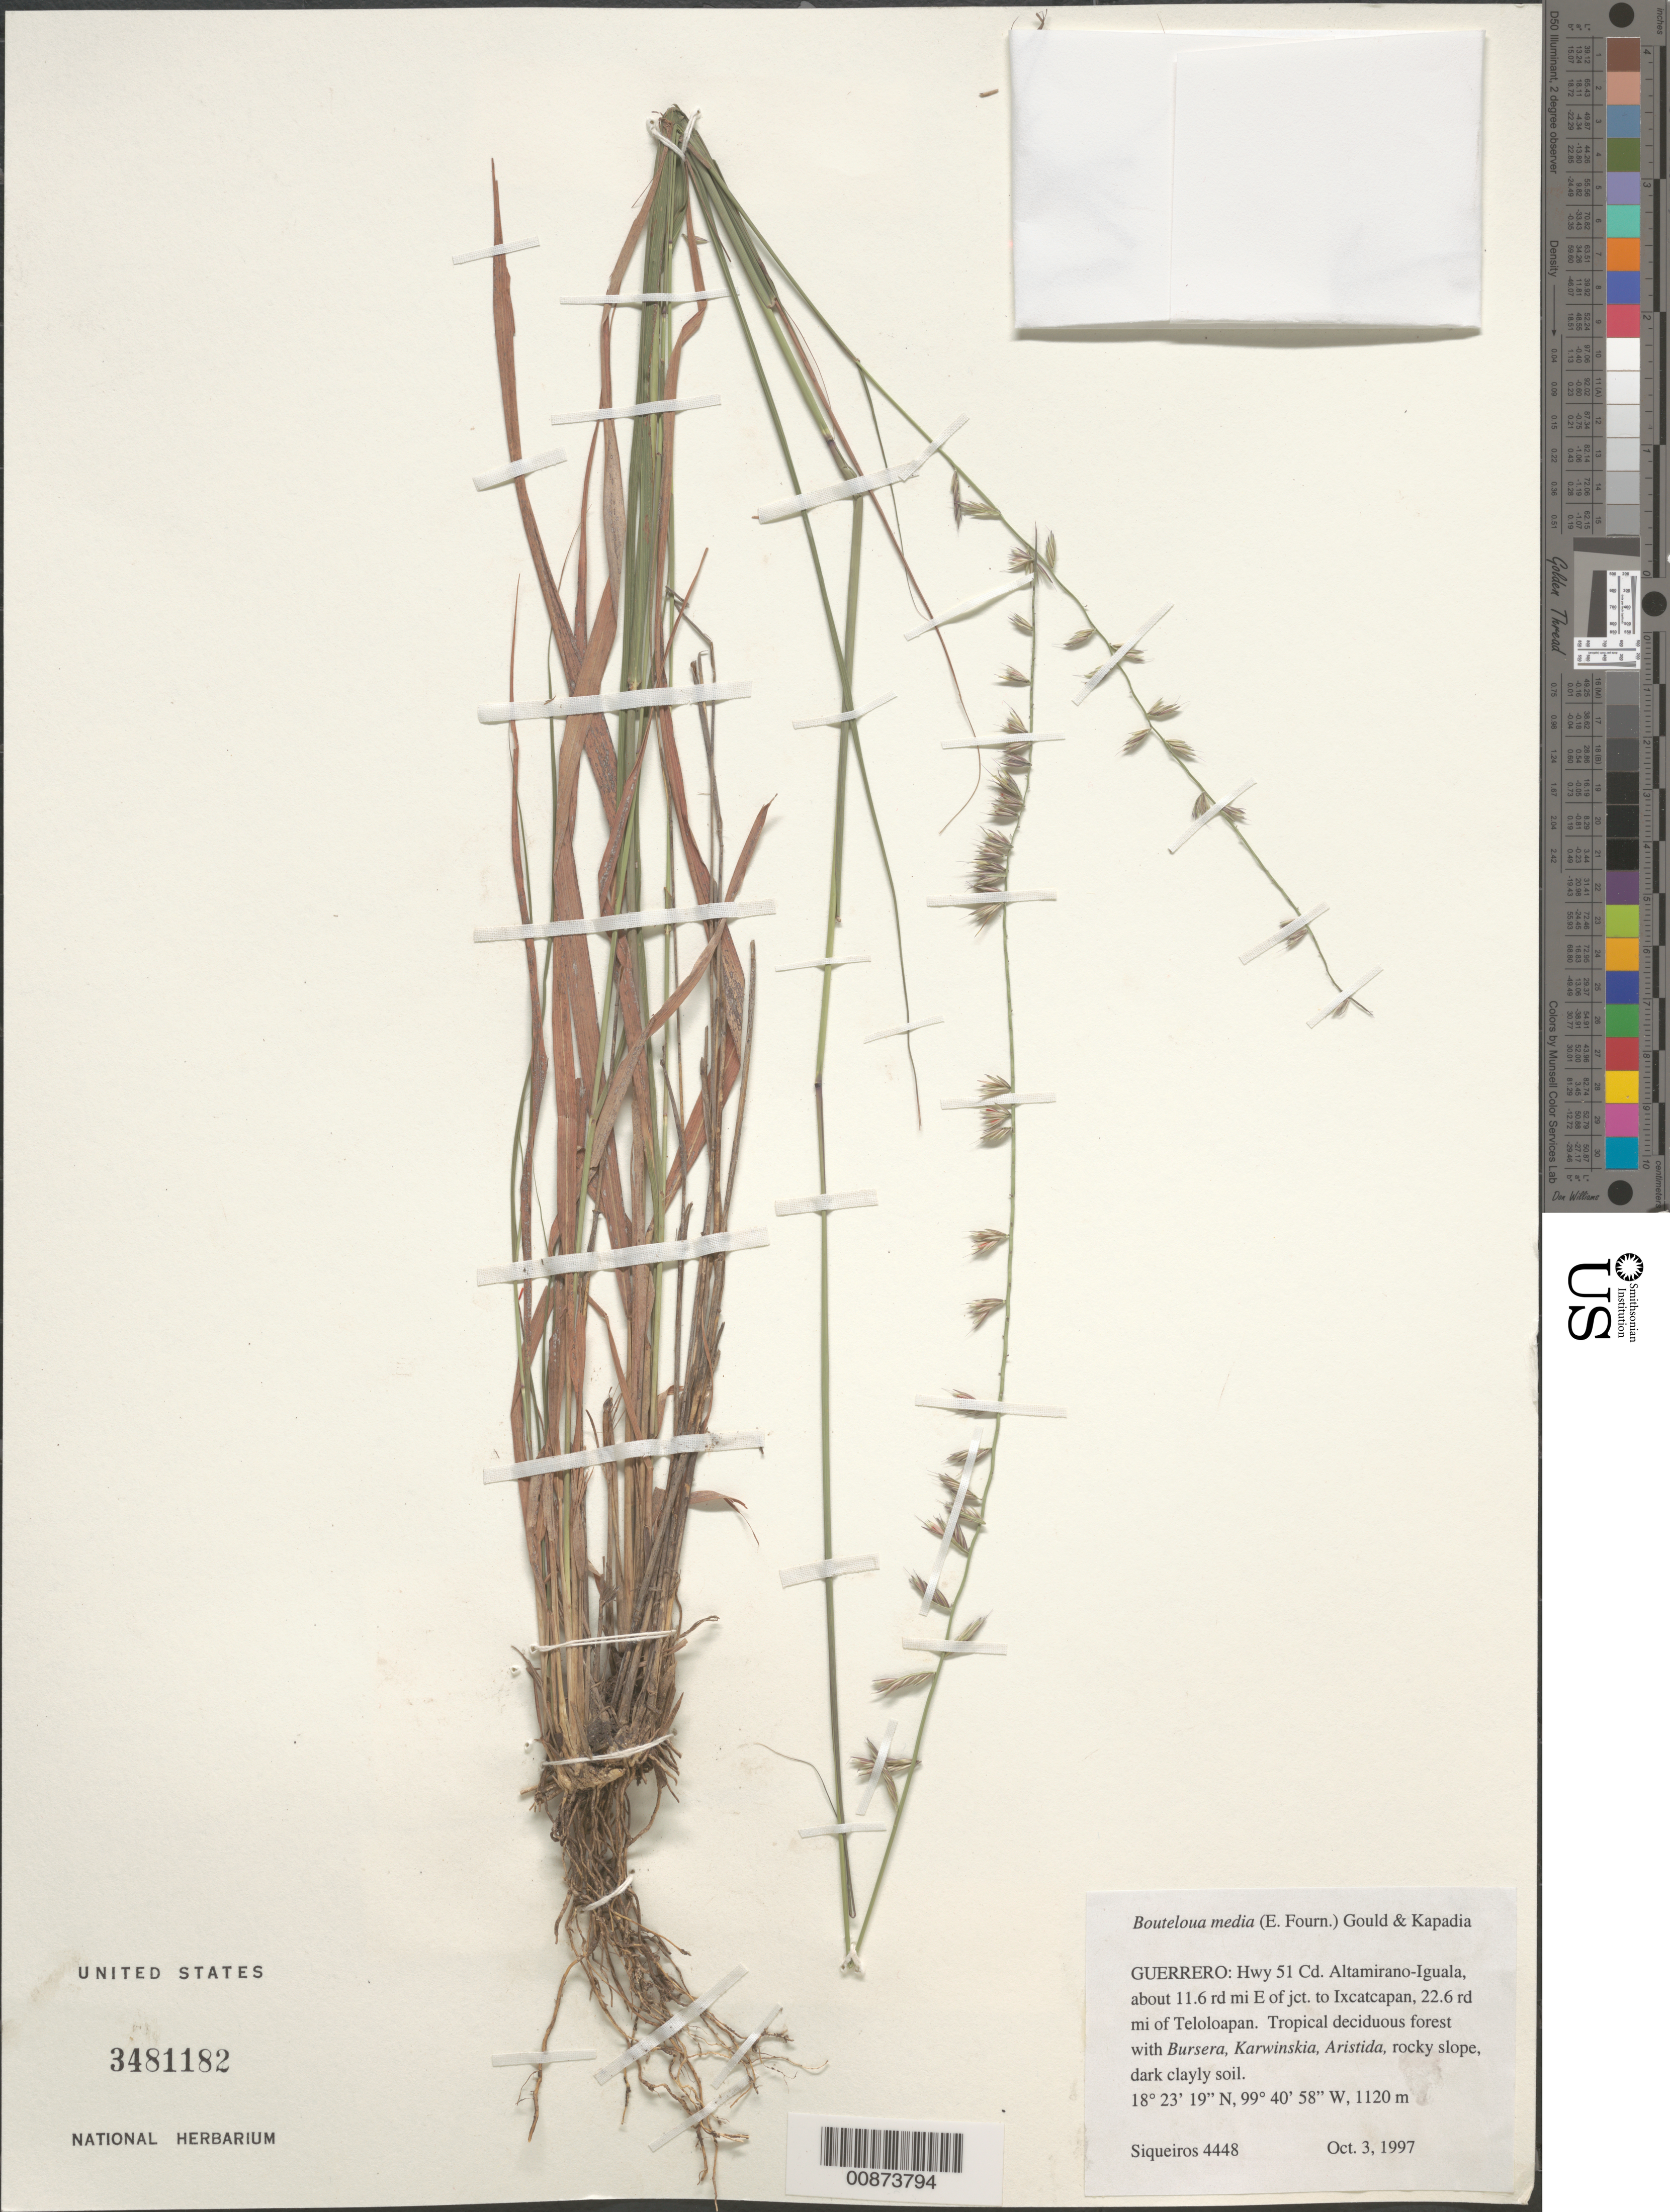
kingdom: Plantae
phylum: Tracheophyta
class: Liliopsida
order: Poales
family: Poaceae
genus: Bouteloua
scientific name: Bouteloua media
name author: (E. Fourn.) Gould & Kapadia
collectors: M. E. Siqueiros Delgado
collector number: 4448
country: Mexico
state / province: Guerrero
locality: Cd. Altamirano - Iguala, E of Ixcatcapan, Teloloapan.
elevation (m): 1120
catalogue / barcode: US 3481182